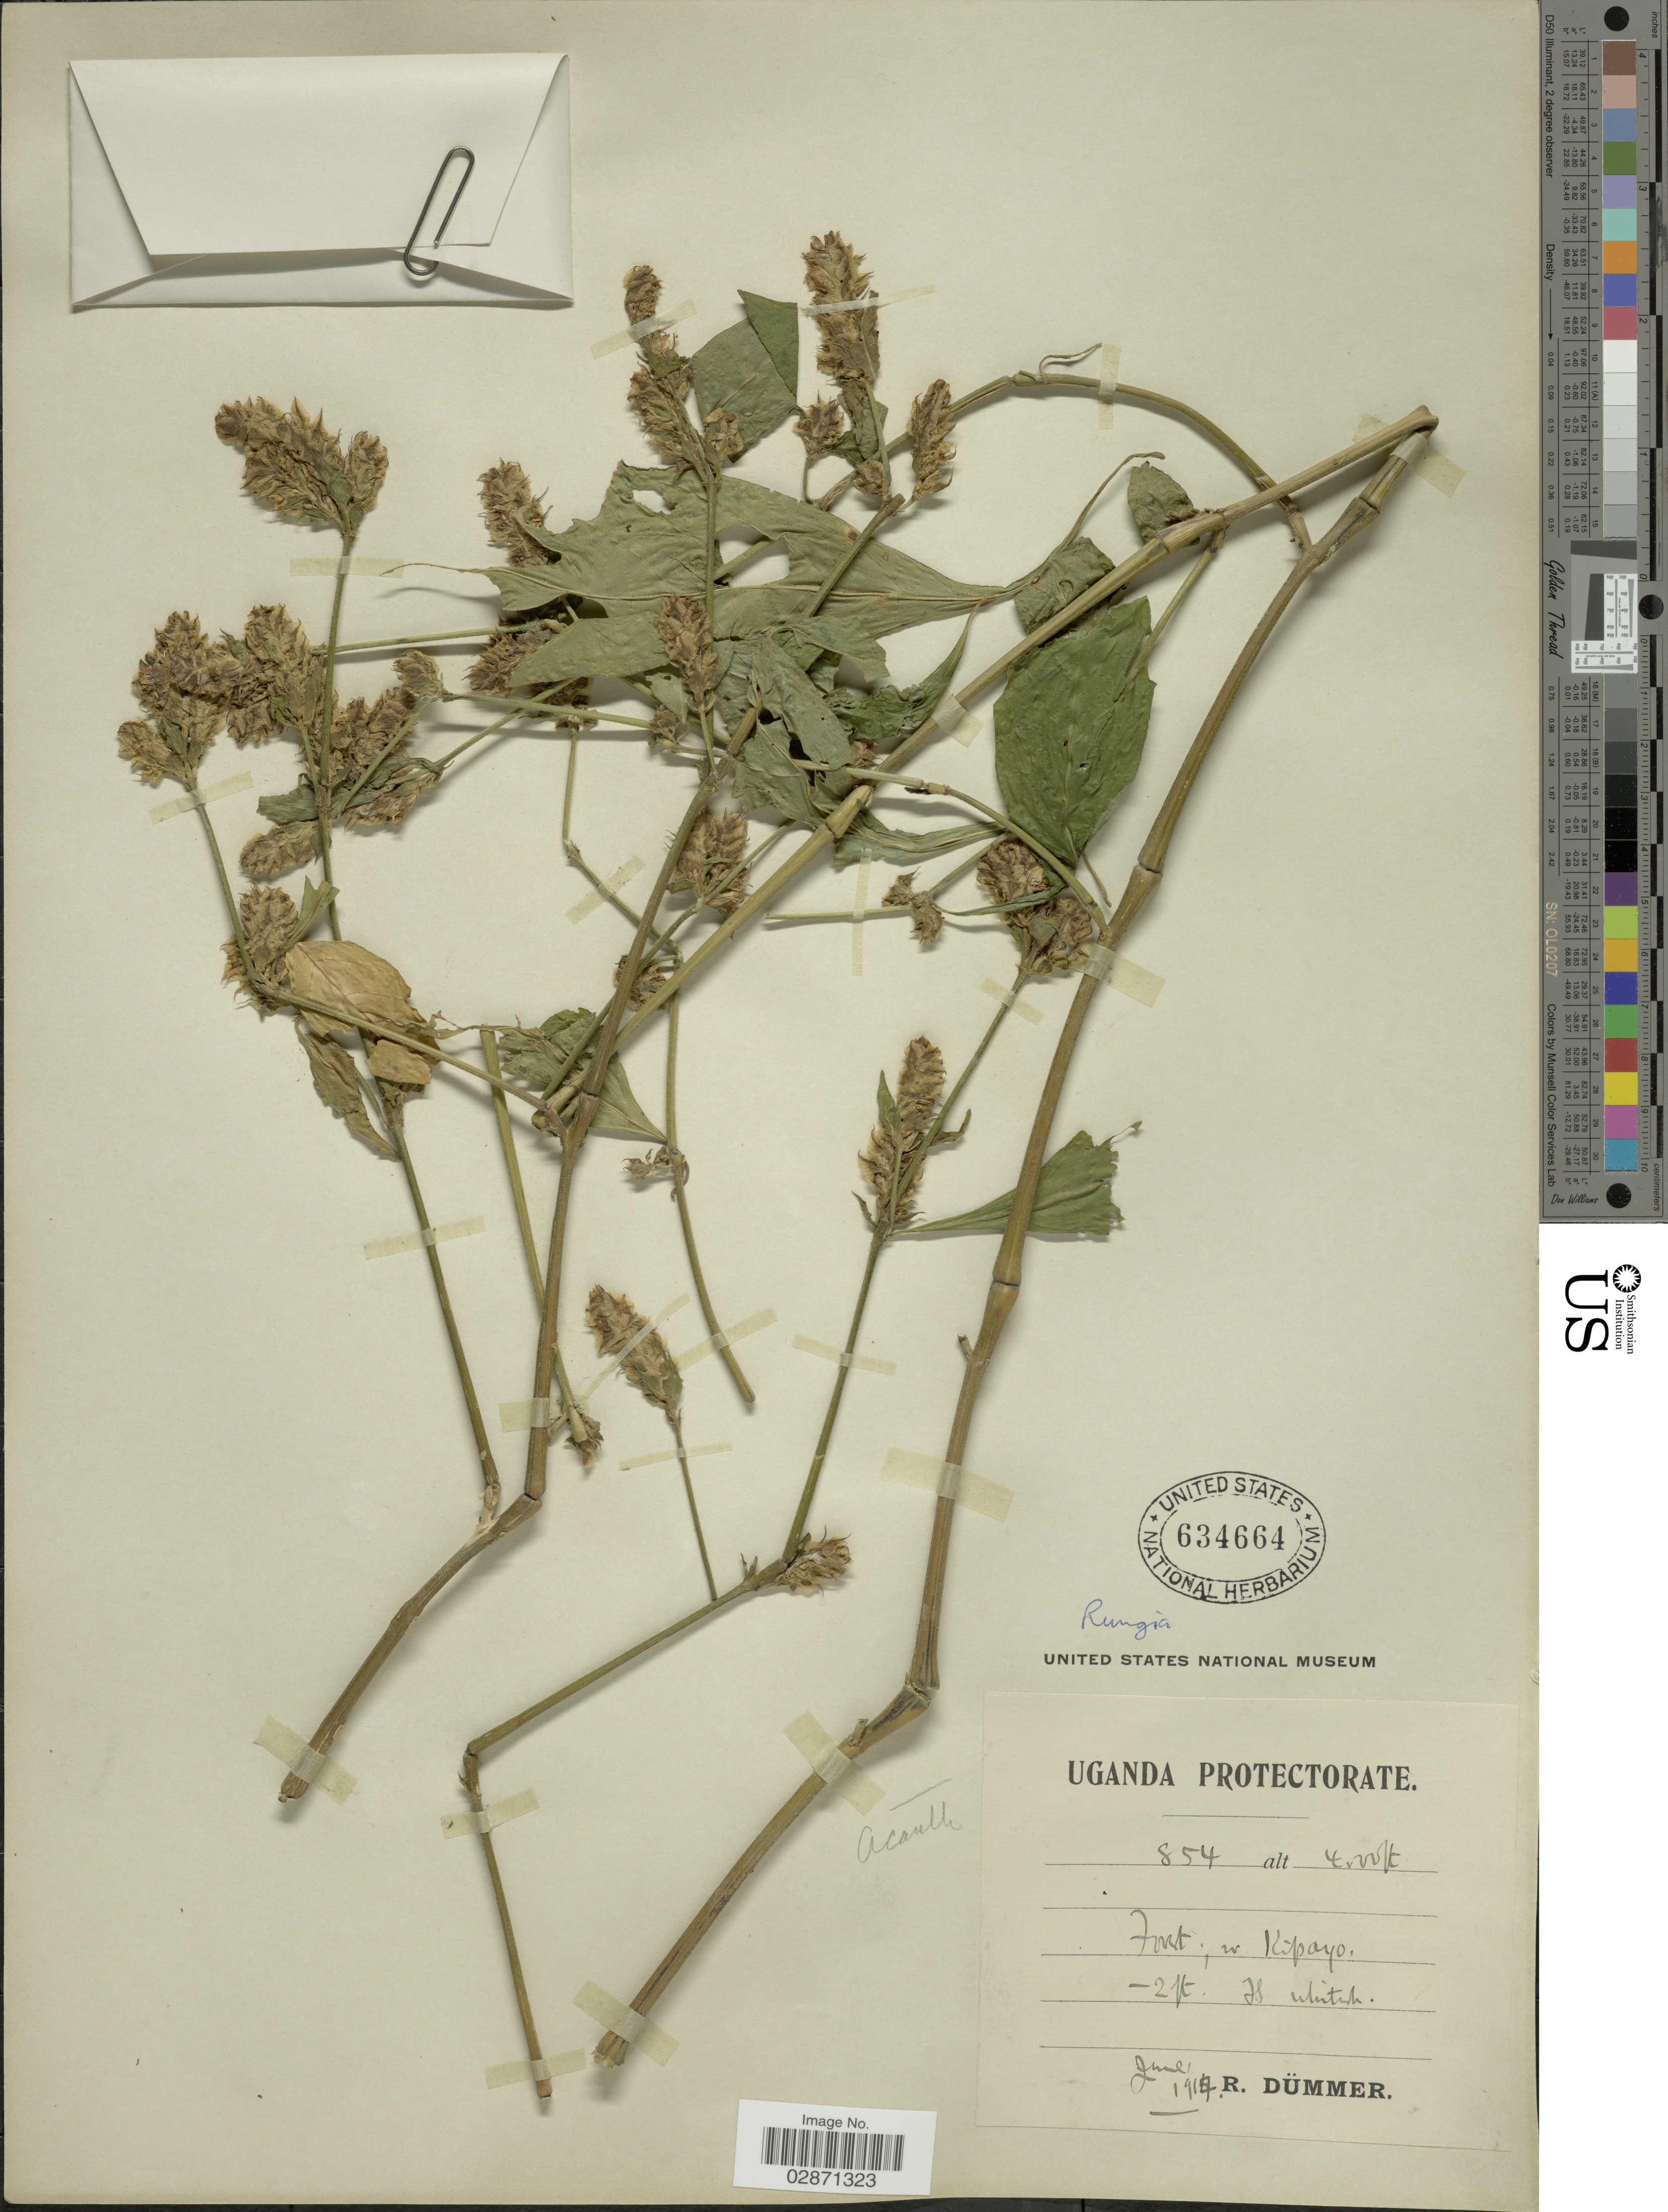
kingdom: Plantae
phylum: Tracheophyta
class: Magnoliopsida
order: Lamiales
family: Acanthaceae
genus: Rungia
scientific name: Rungia sp.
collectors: R. A. Dümmer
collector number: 854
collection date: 1917-06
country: Uganda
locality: Uganda Protectorate. W Kipayo.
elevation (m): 1219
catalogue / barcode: US 634664